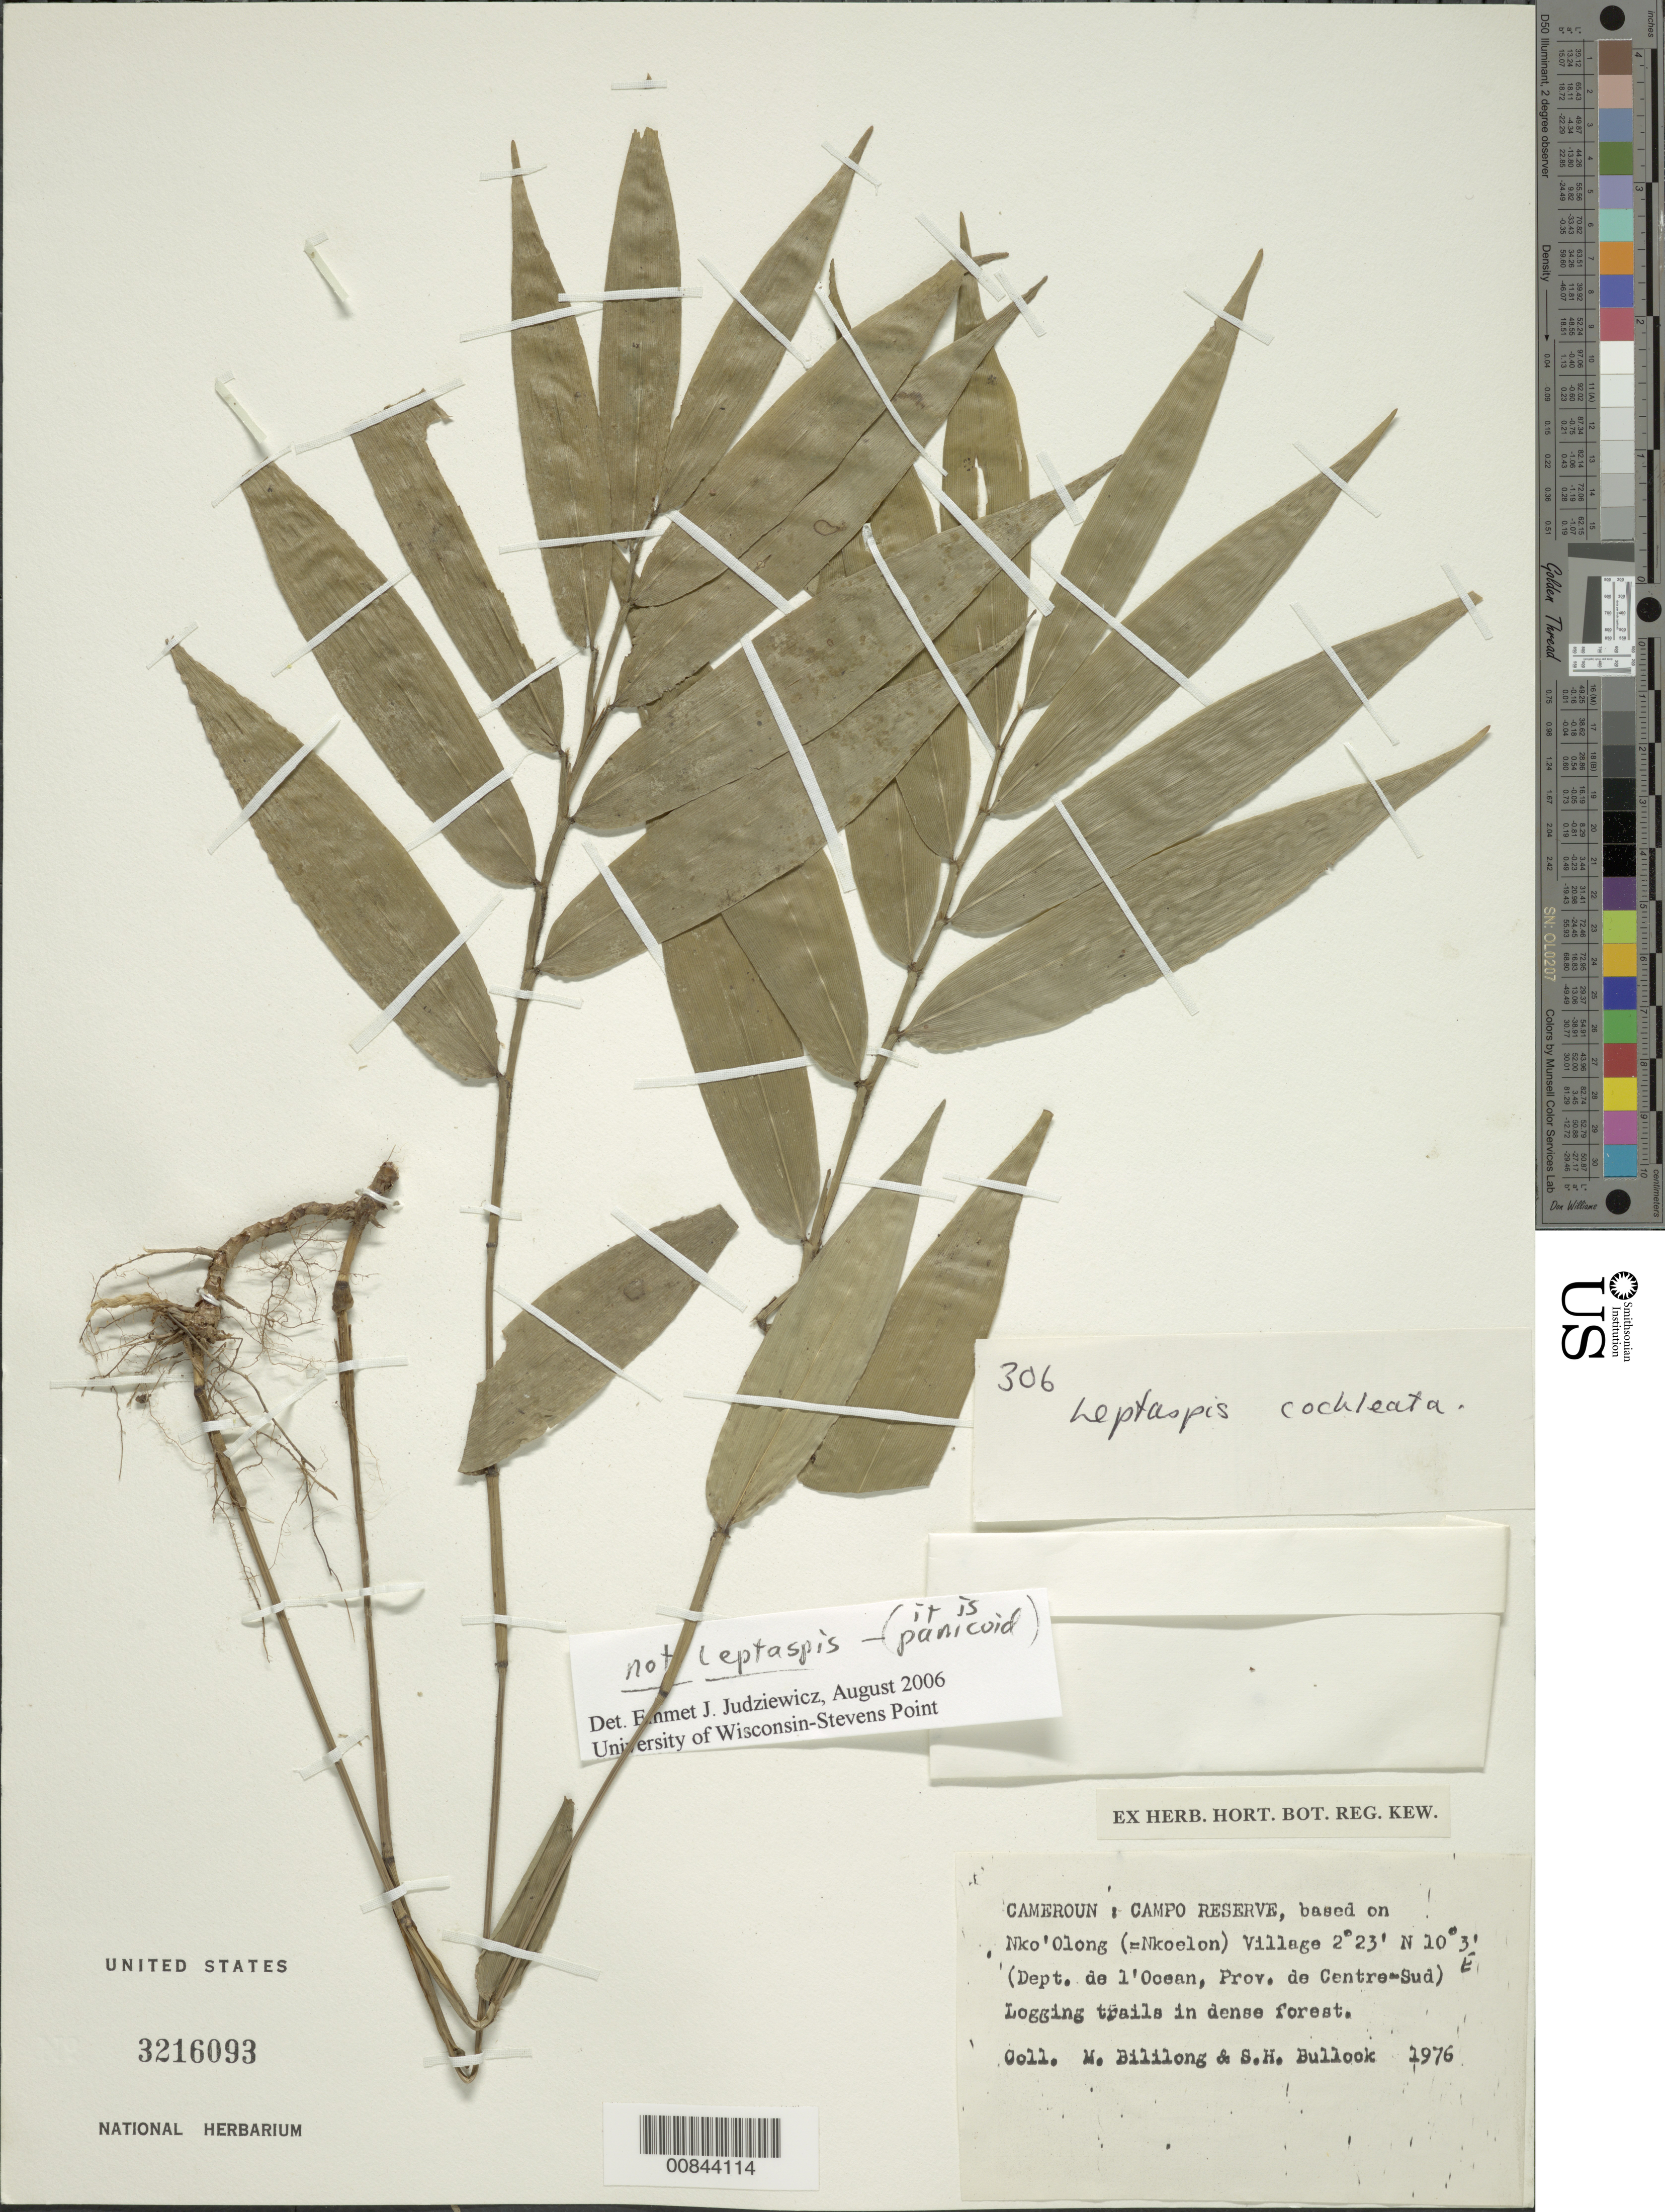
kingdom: Plantae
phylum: Tracheophyta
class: Liliopsida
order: Poales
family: Poaceae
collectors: M. Bililong et al.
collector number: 1976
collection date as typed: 1976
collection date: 1976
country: Cameroon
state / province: Centre / Sud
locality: Nko'Olong, Village, Dept. de l'Ocean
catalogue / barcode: US 3216093